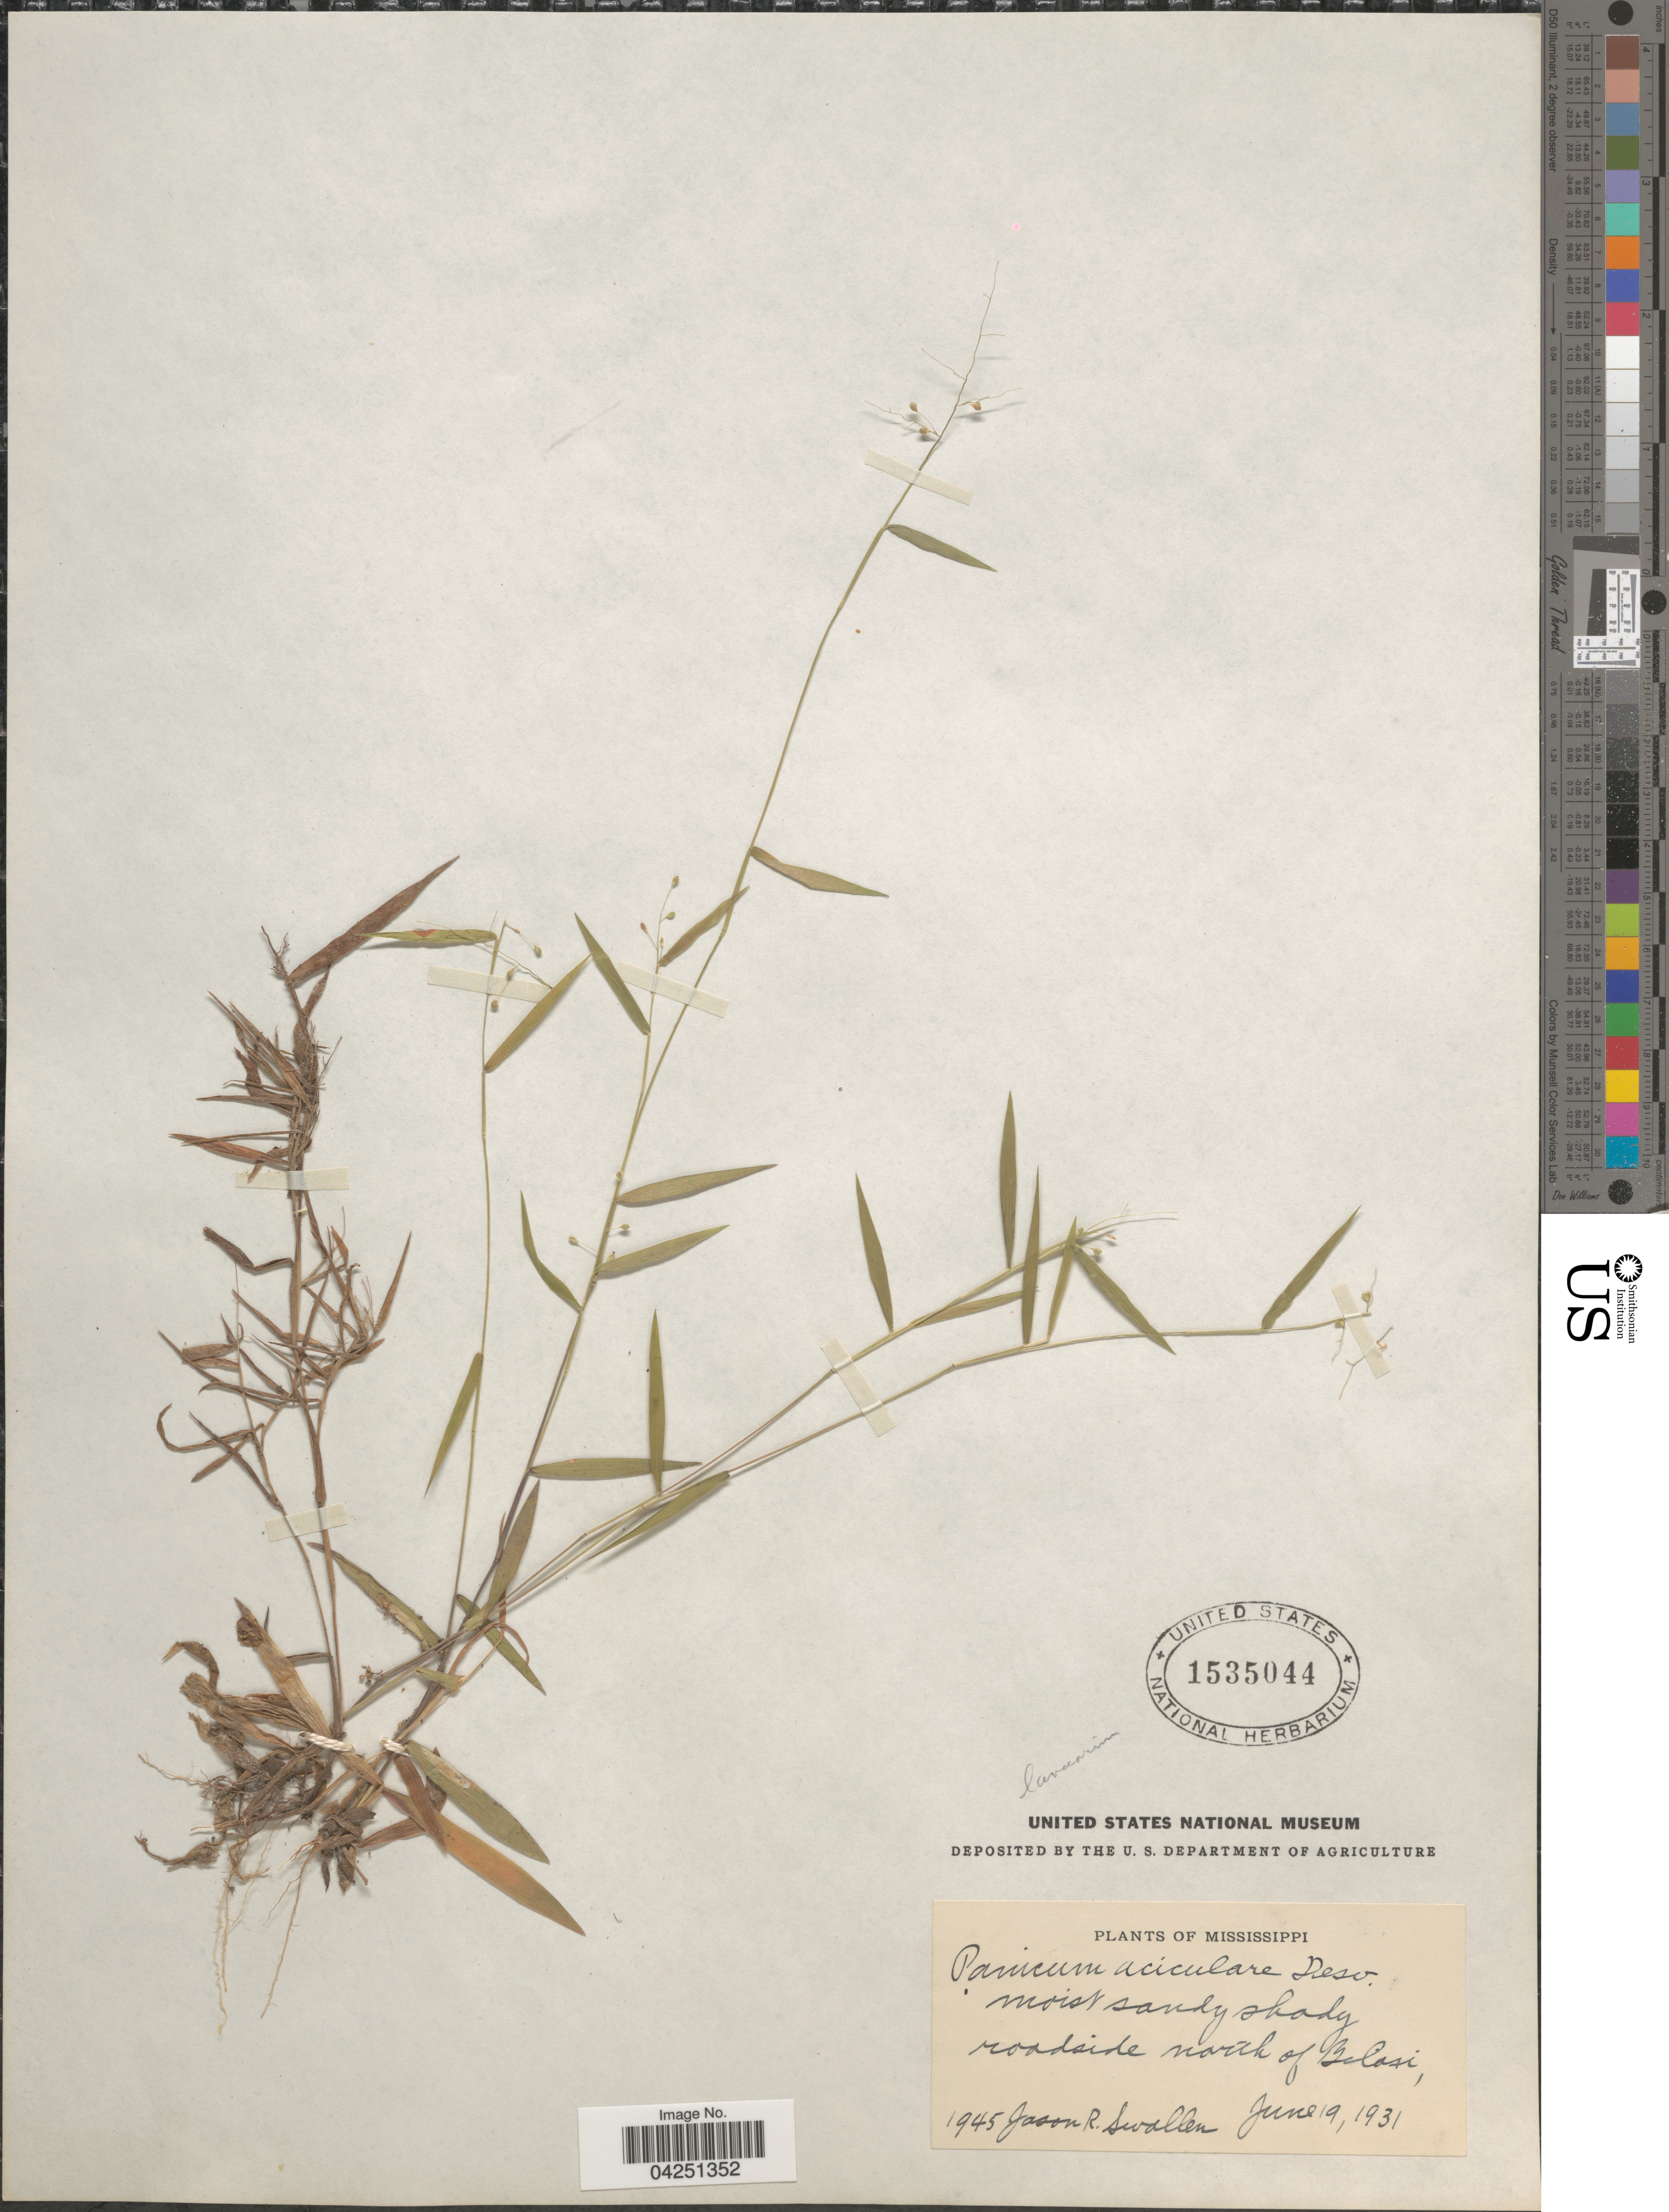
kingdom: Plantae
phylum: Tracheophyta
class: Liliopsida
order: Poales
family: Poaceae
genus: Dichanthelium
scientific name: Dichanthelium acuminatum var. acuminatum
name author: (Sw.) Gould & C.A. Clark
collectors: J. R. Swallen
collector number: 1945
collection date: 1931-06-19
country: United States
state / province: Mississippi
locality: Moist sandy shady roadside north of Biloxi.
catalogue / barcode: US 1535044